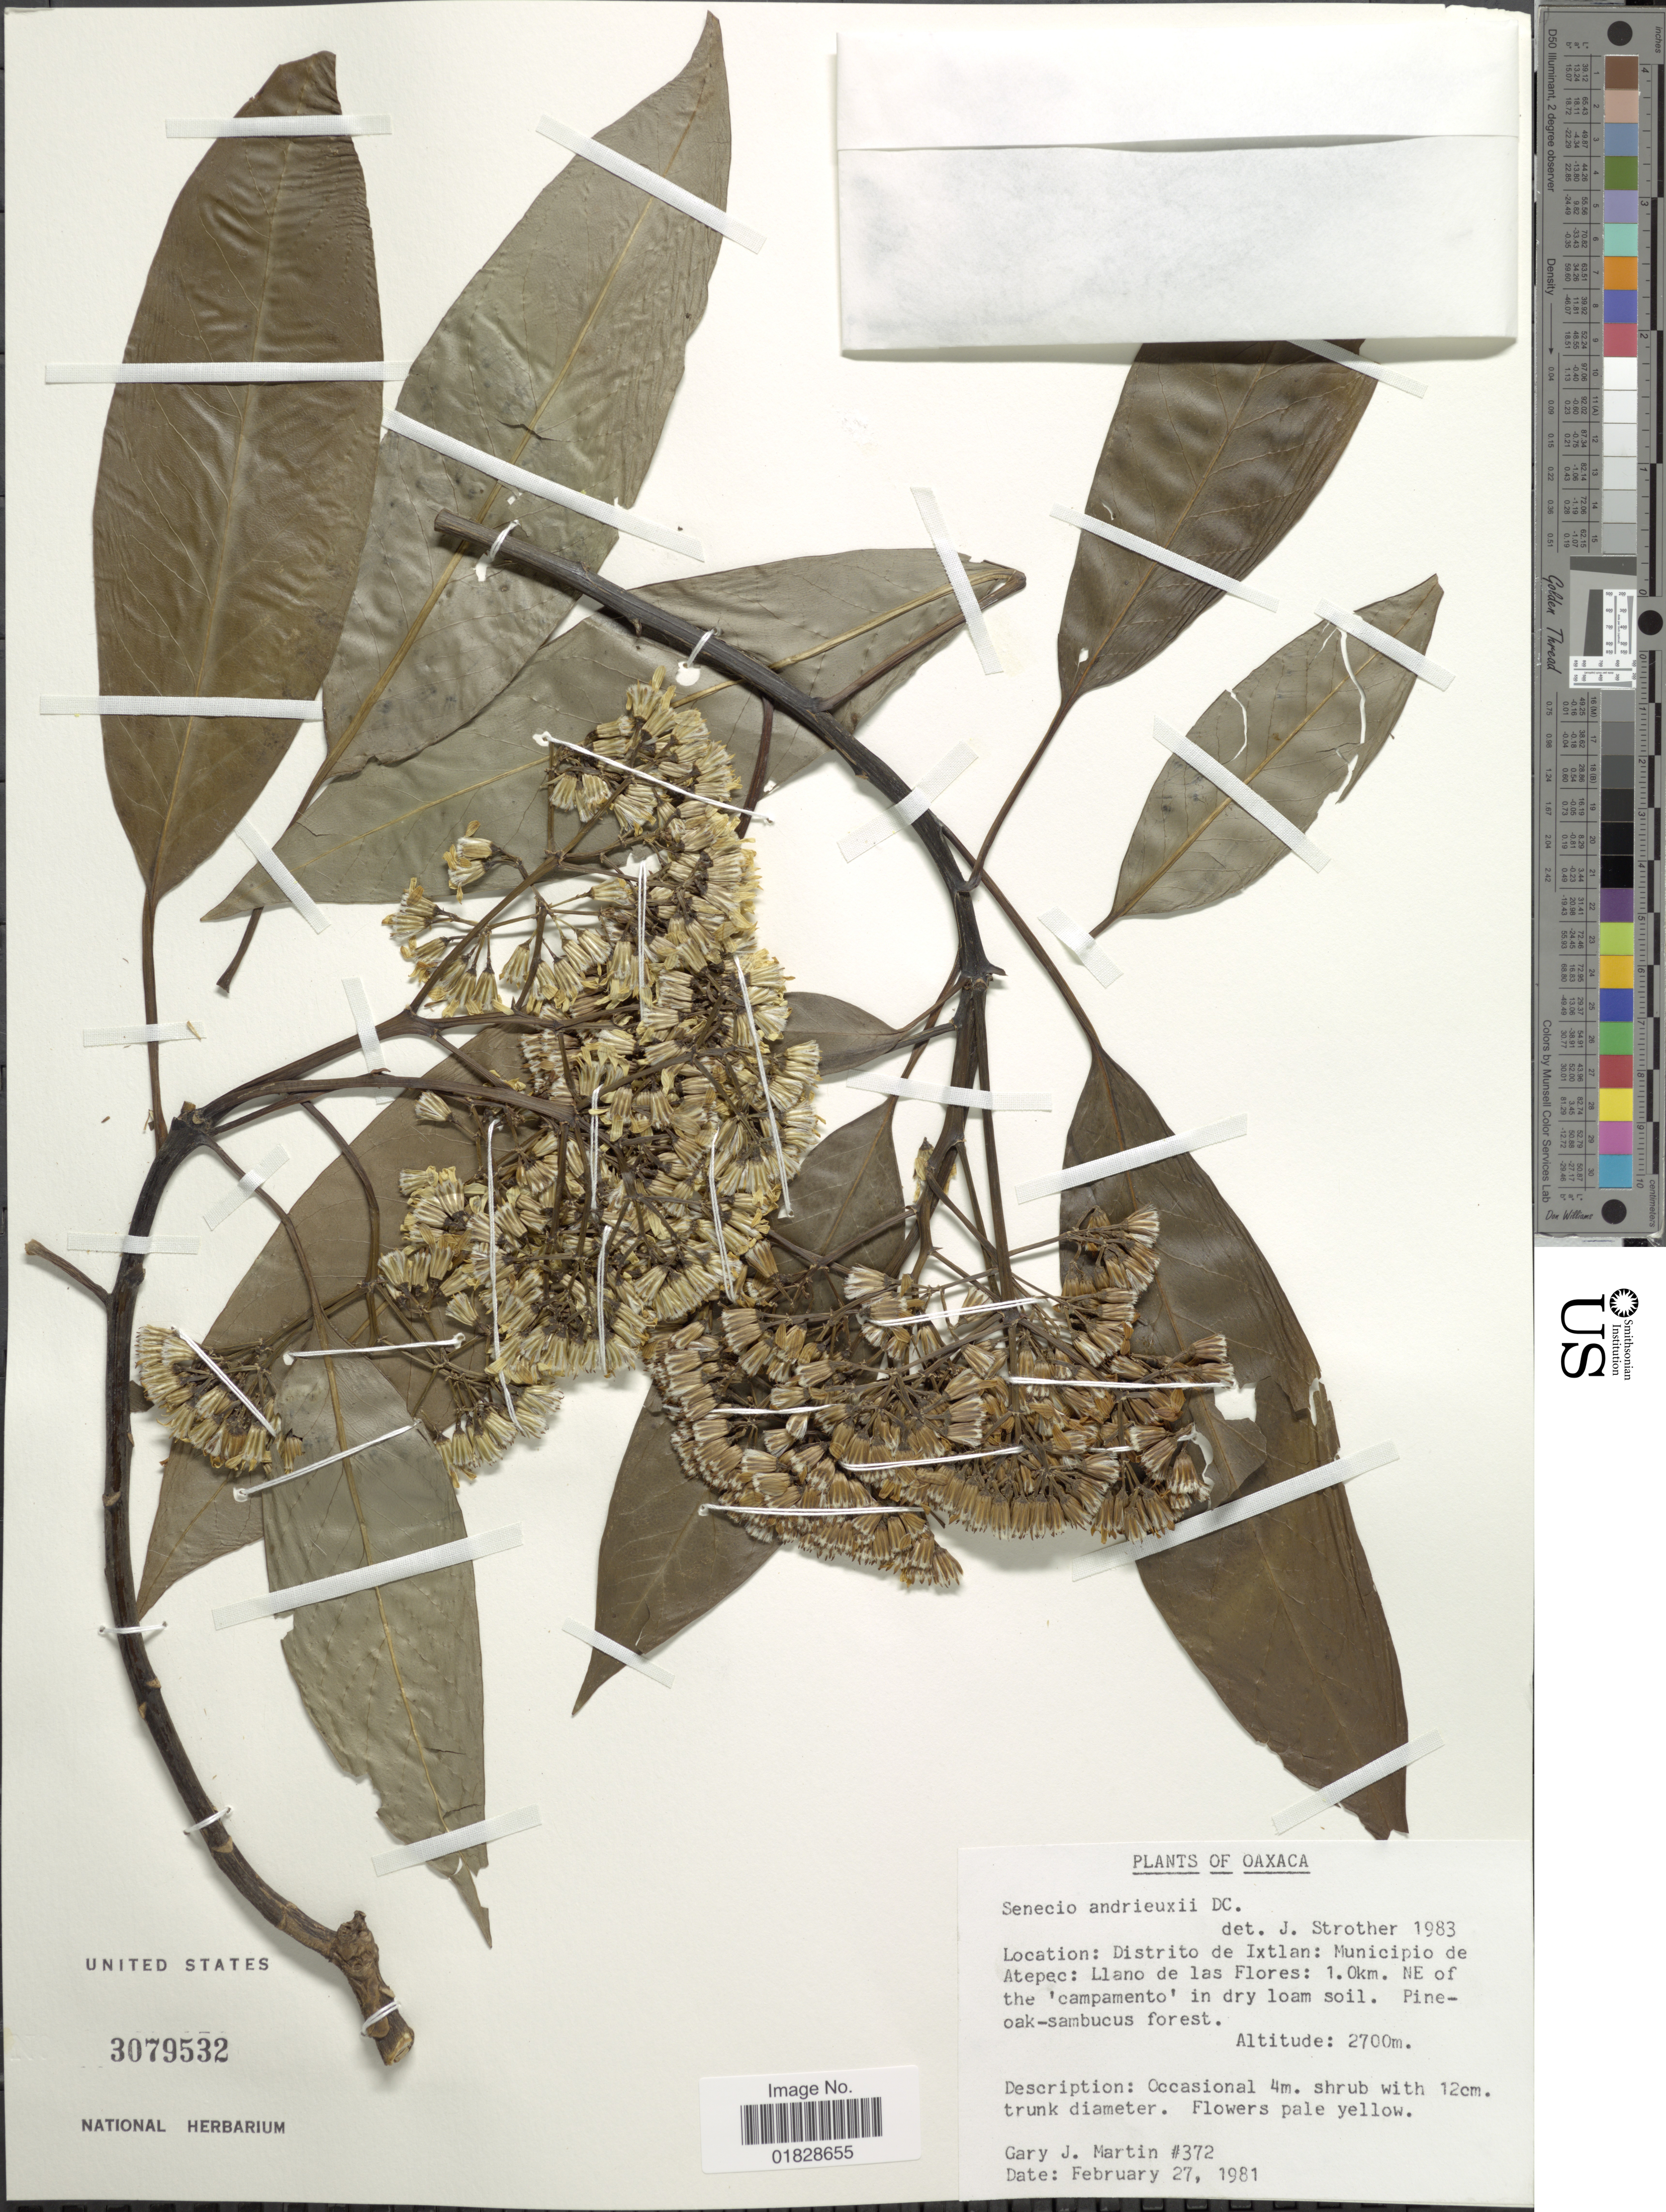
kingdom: Plantae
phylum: Tracheophyta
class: Magnoliopsida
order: Asterales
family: Asteraceae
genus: Telanthophora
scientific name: Telanthophora andrieuxii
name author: (DC.) H. Rob. & Brettell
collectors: G. J. Martin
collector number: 372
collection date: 1981-02-27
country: Mexico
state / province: Oaxaca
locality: Distrito de Ixtlan: Municipio de Atepec: Llano de las Flores: 1.0km. NE of the 'cmapamento' in dry loam soil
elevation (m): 2700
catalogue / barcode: US 3079532